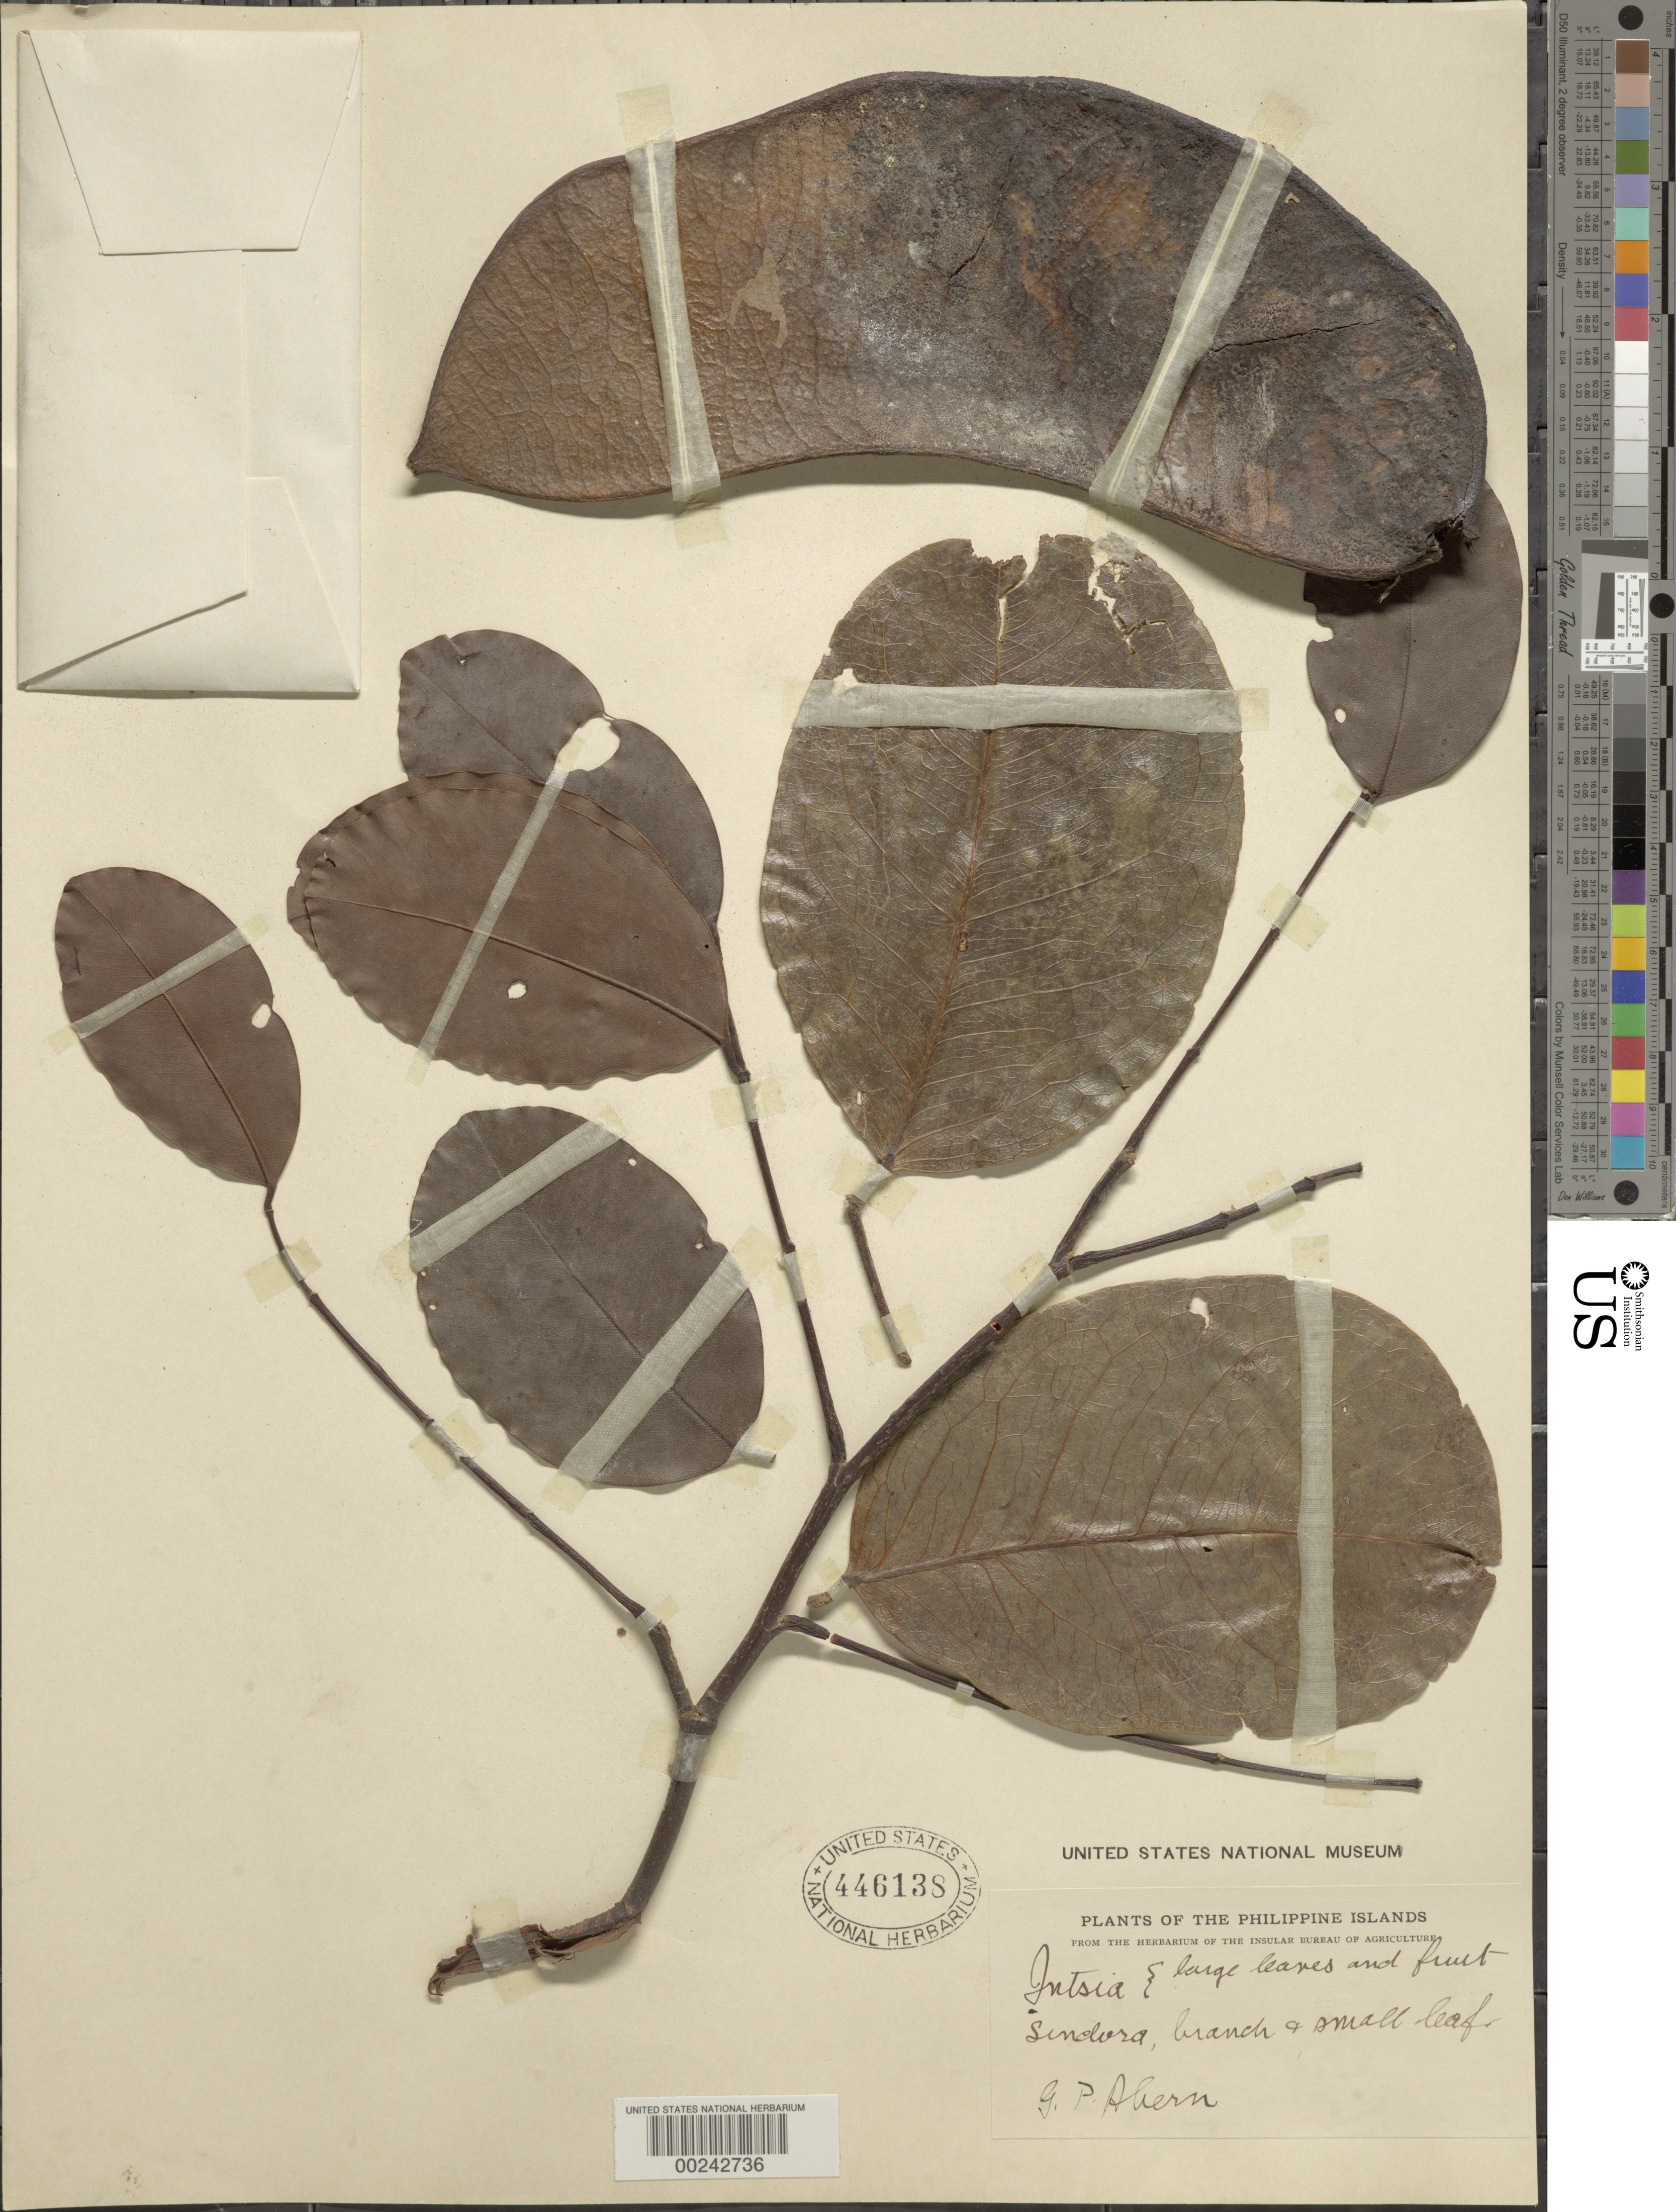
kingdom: Plantae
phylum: Tracheophyta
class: Magnoliopsida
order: Fabales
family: Fabaceae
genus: Intsia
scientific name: Intsia sp.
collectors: G. Ahern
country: Philippines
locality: Sindora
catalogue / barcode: US 446138